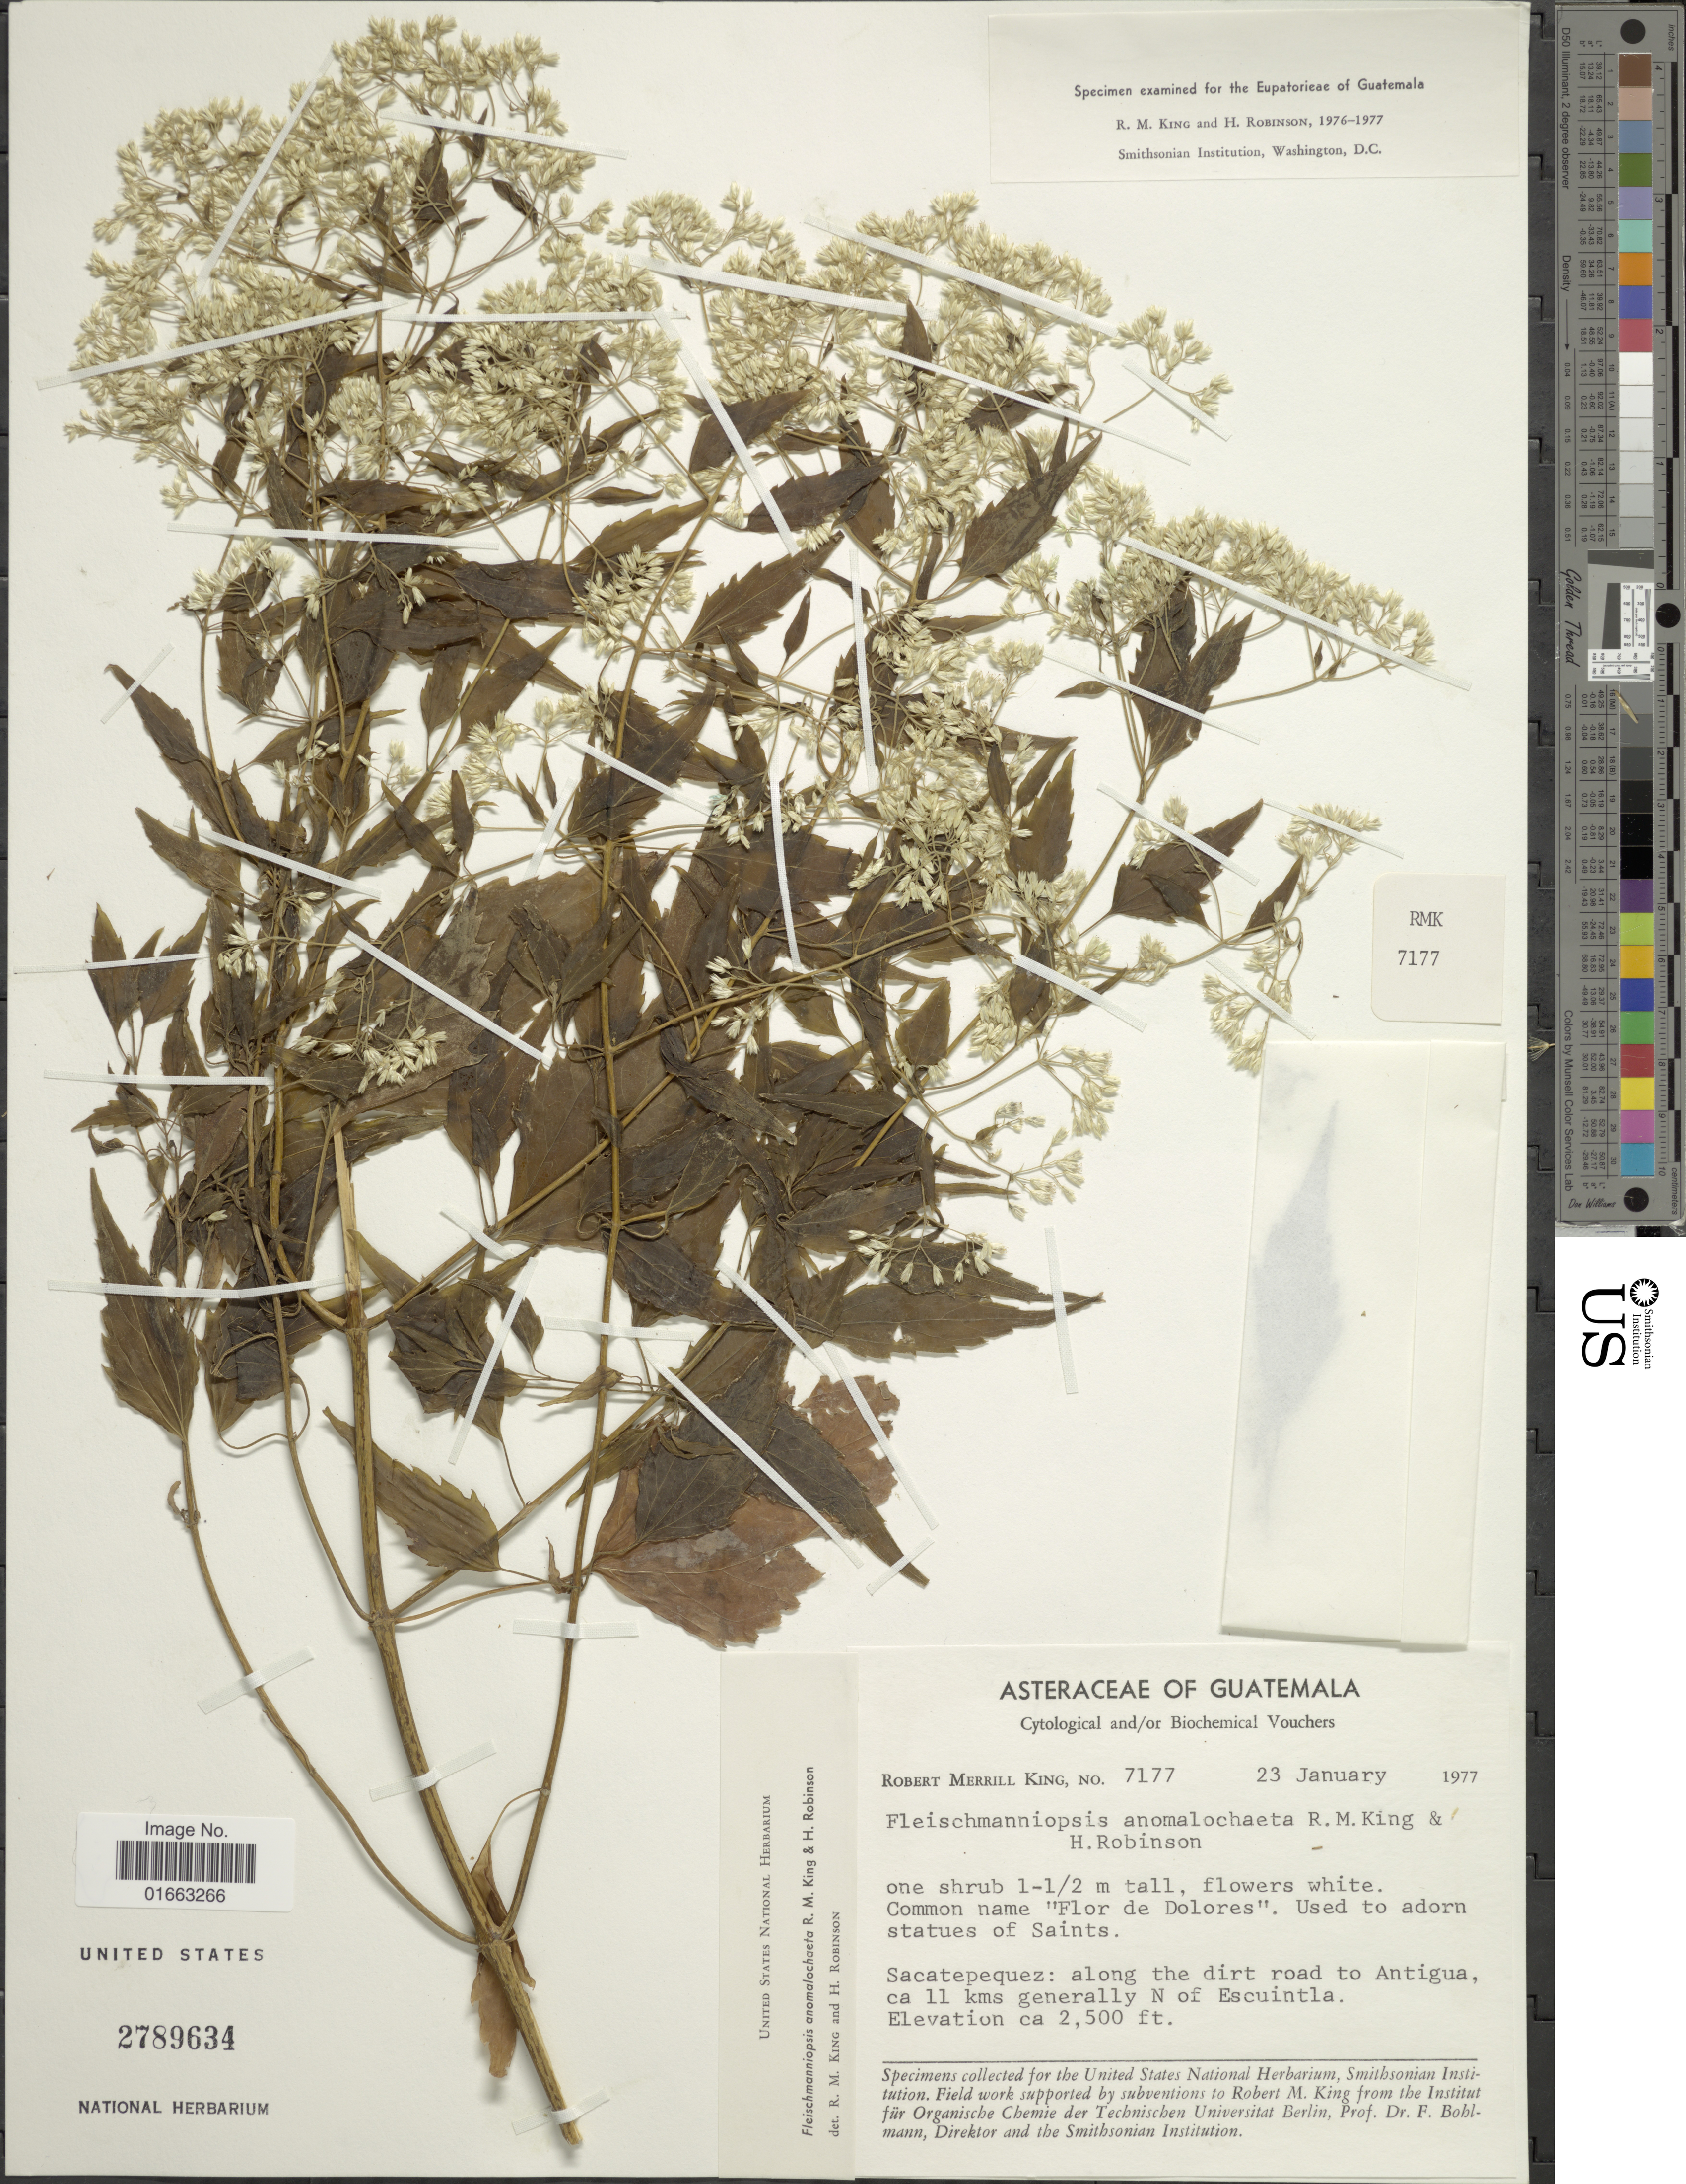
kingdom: Plantae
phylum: Tracheophyta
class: Magnoliopsida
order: Asterales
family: Asteraceae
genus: Fleischmanniopsis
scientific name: Fleischmanniopsis anomalochaeta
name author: R.M. King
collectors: R. M. King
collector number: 7177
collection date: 1977-01-23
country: Guatemala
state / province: Sacatepéquez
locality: Along the dirt road to Antigua, ca 11 kms generally N of Escuintla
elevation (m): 762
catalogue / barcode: US 2789634